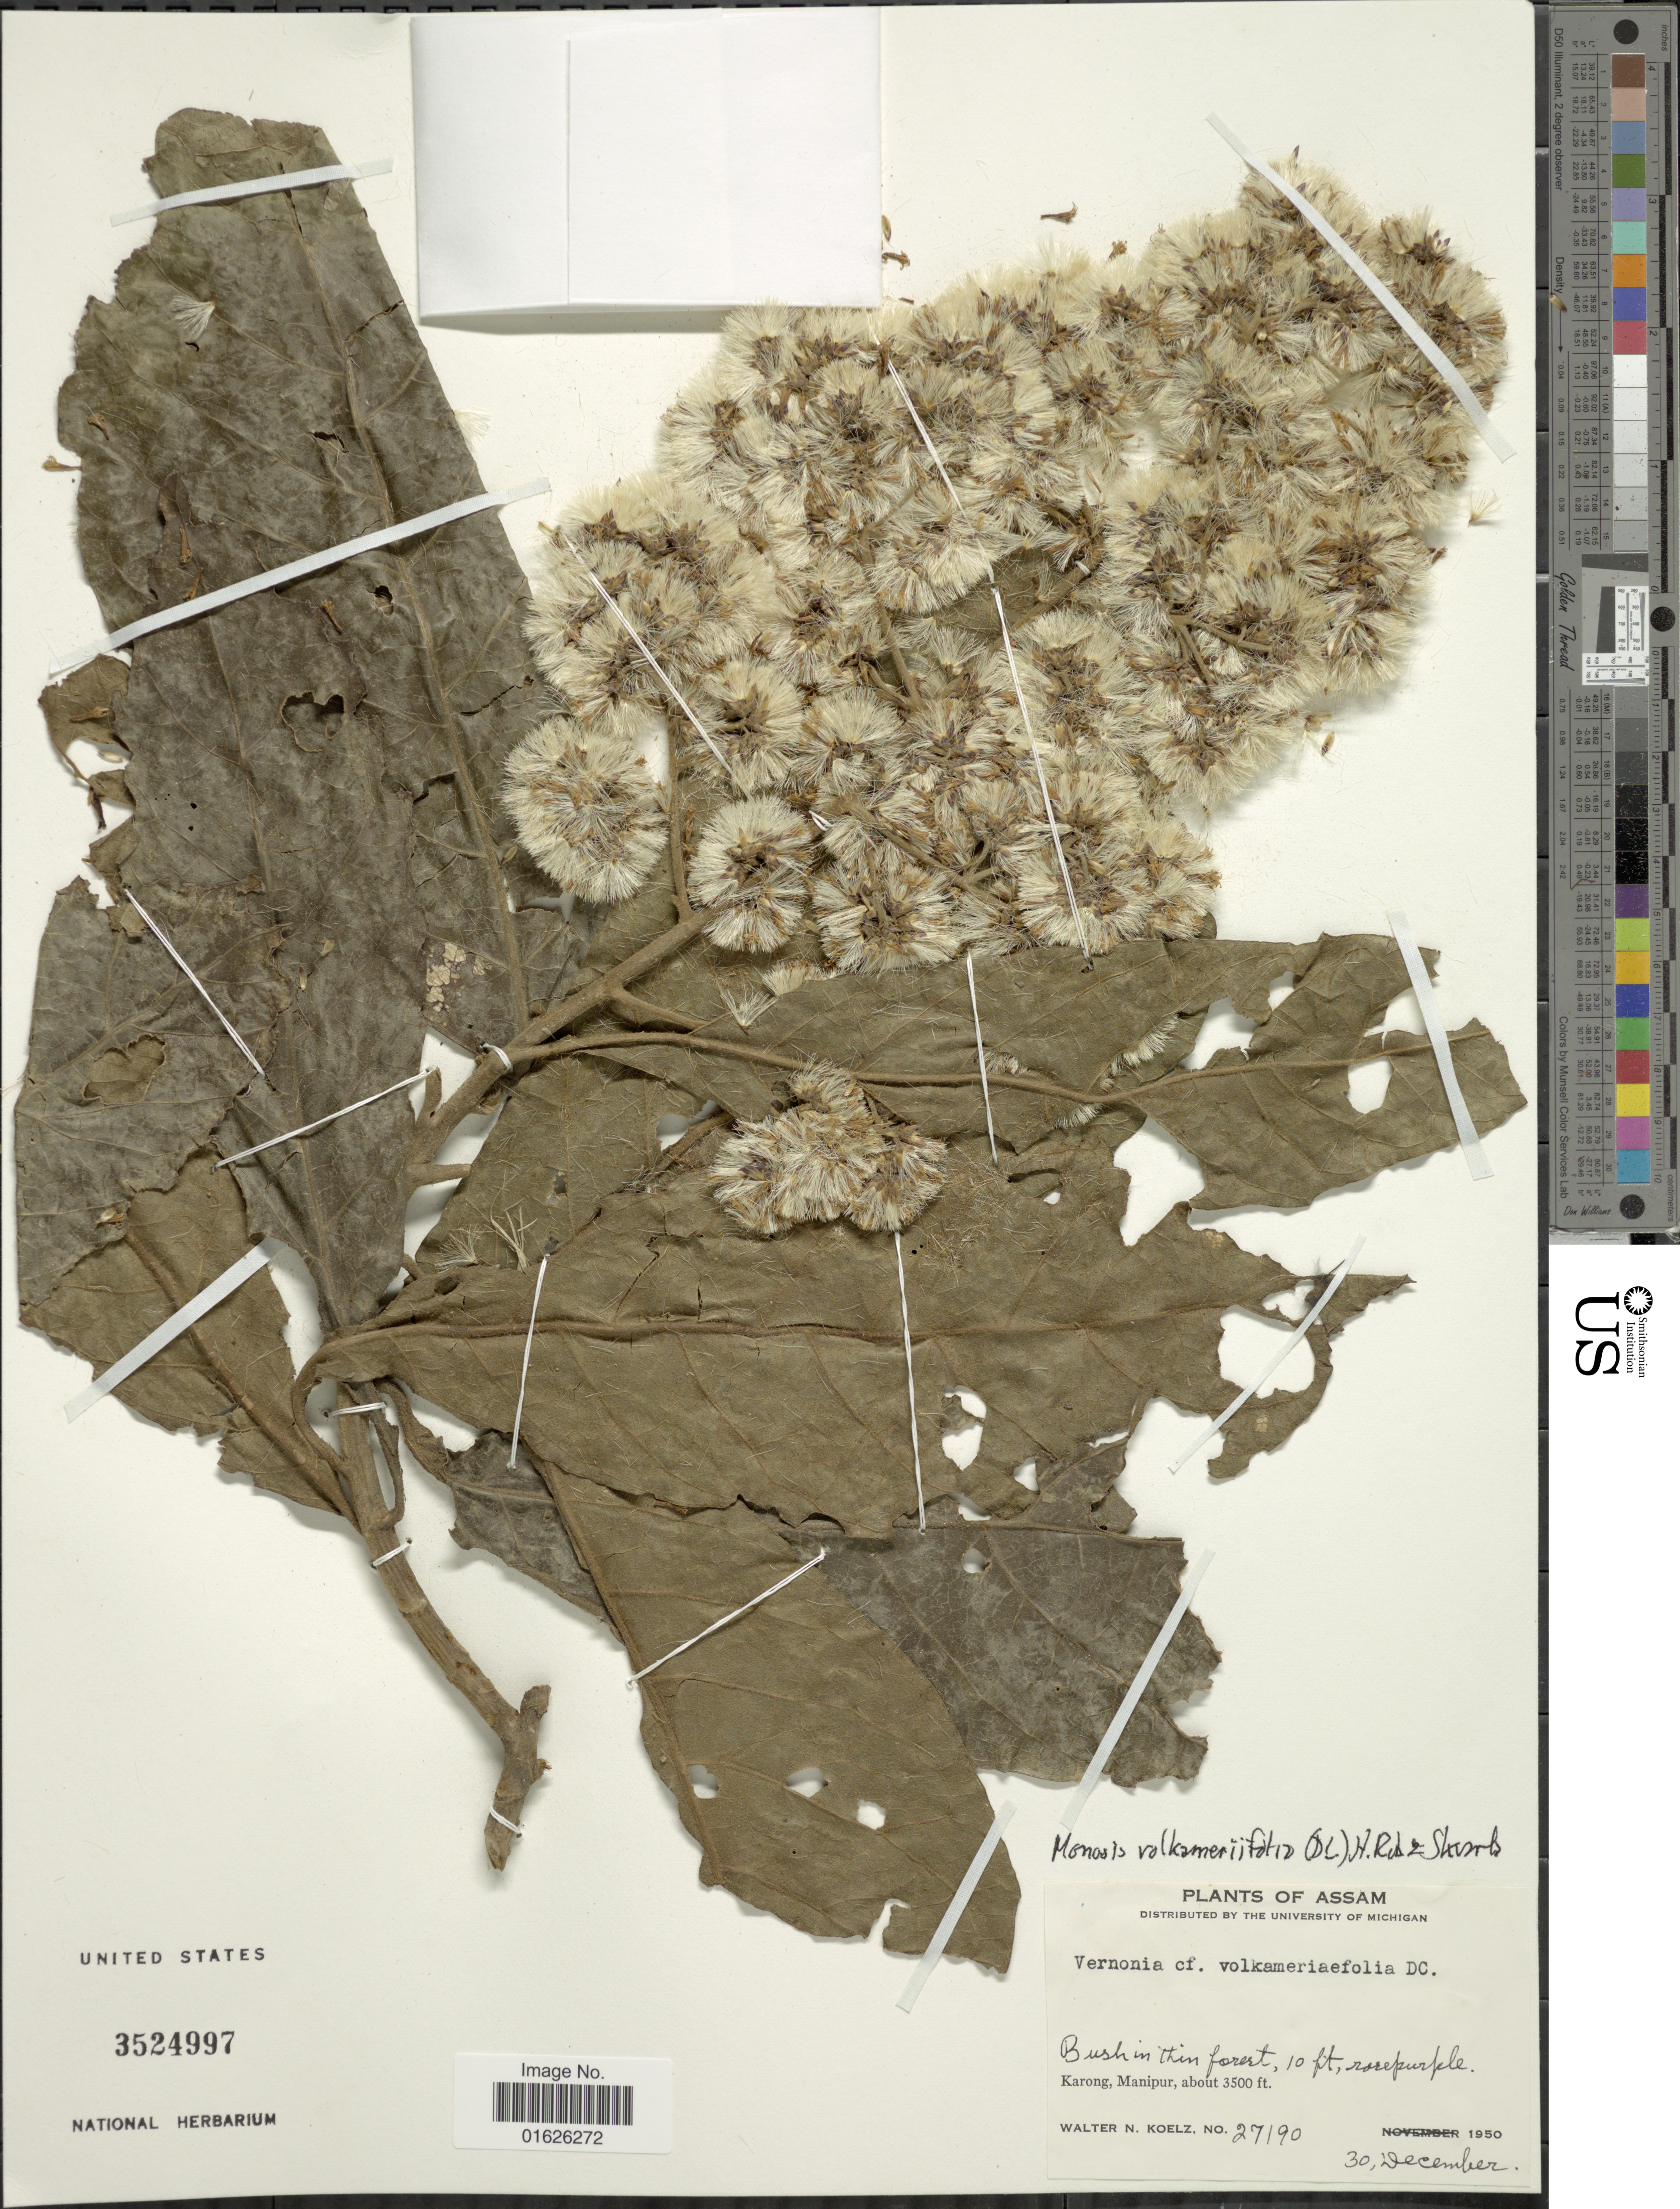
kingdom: Plantae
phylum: Tracheophyta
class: Magnoliopsida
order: Asterales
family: Asteraceae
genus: Monosis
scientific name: Monosis volkameriifolia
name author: (DC.) H. Rob. & Skvarla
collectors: W. N. Koelz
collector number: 27190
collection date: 1950-12-30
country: India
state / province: Manipur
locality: Karong, Manipur.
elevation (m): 1067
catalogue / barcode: US 3524997